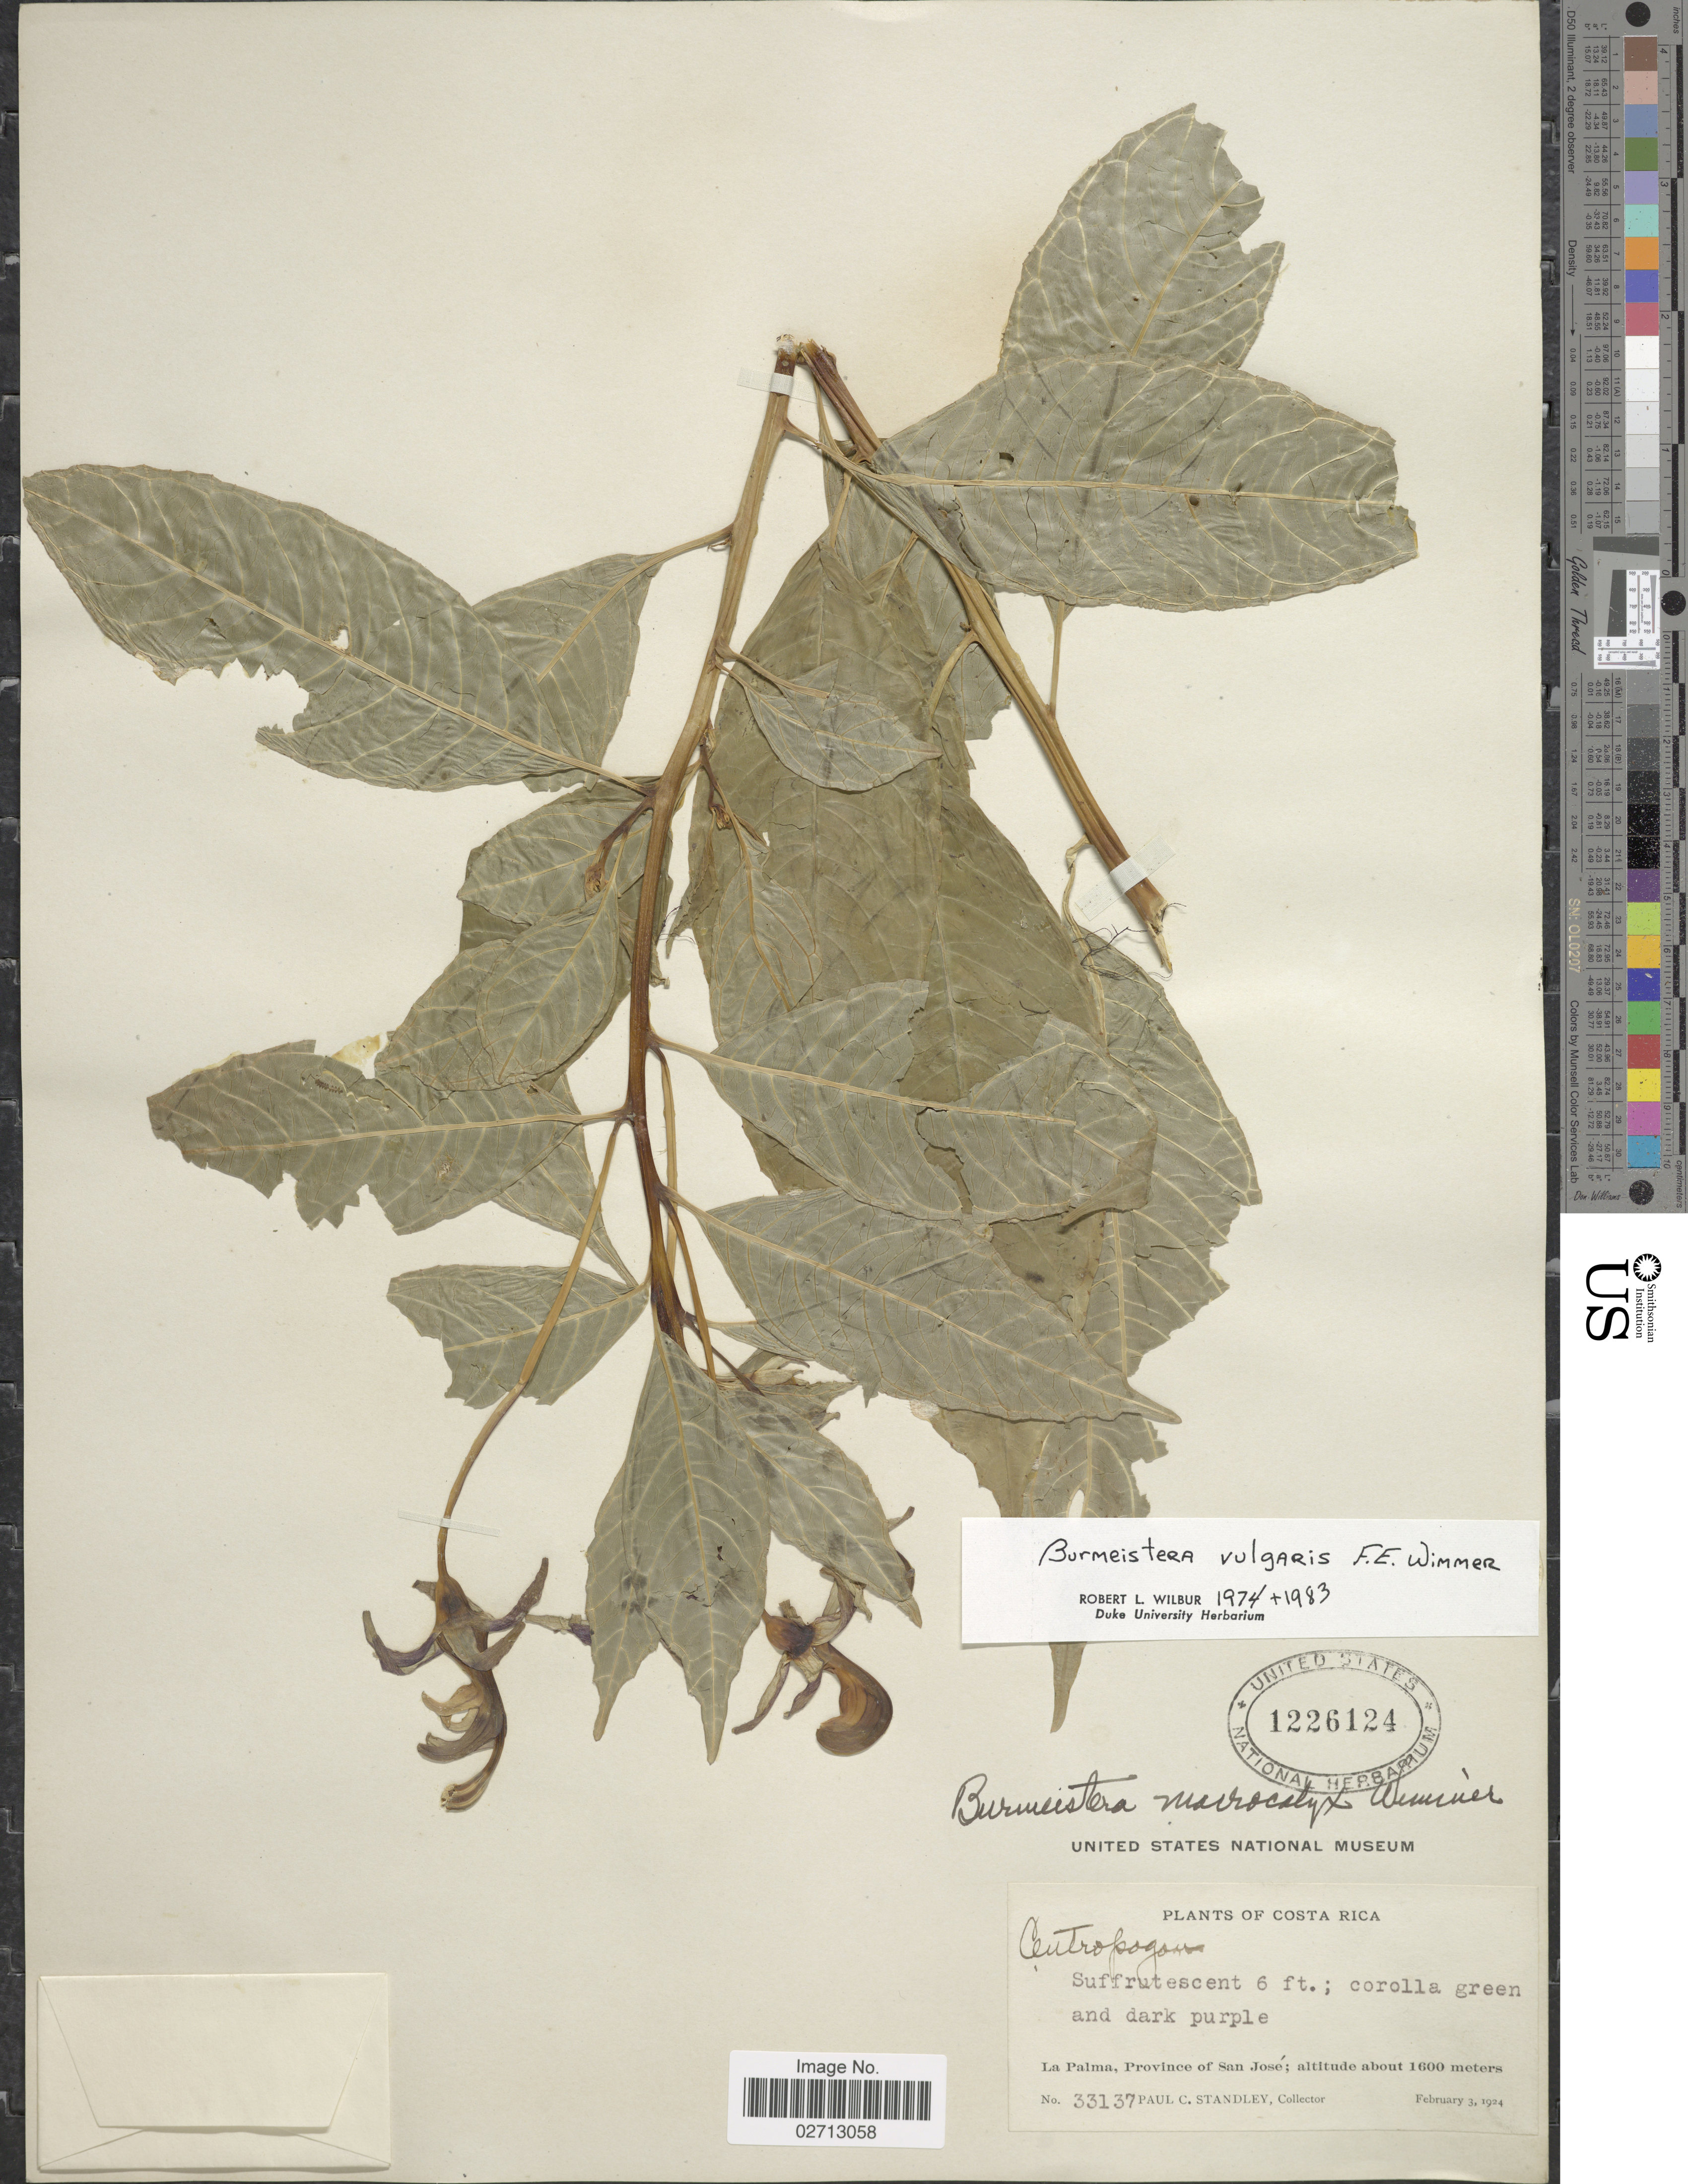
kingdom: Plantae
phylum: Tracheophyta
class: Magnoliopsida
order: Asterales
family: Campanulaceae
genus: Burmeistera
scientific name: Burmeistera vulgaris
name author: E. Wimm.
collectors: P. C. Standley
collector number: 33137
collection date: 1924-02-03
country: Costa Rica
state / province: San José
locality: La Palma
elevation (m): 1600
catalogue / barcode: US 1226124